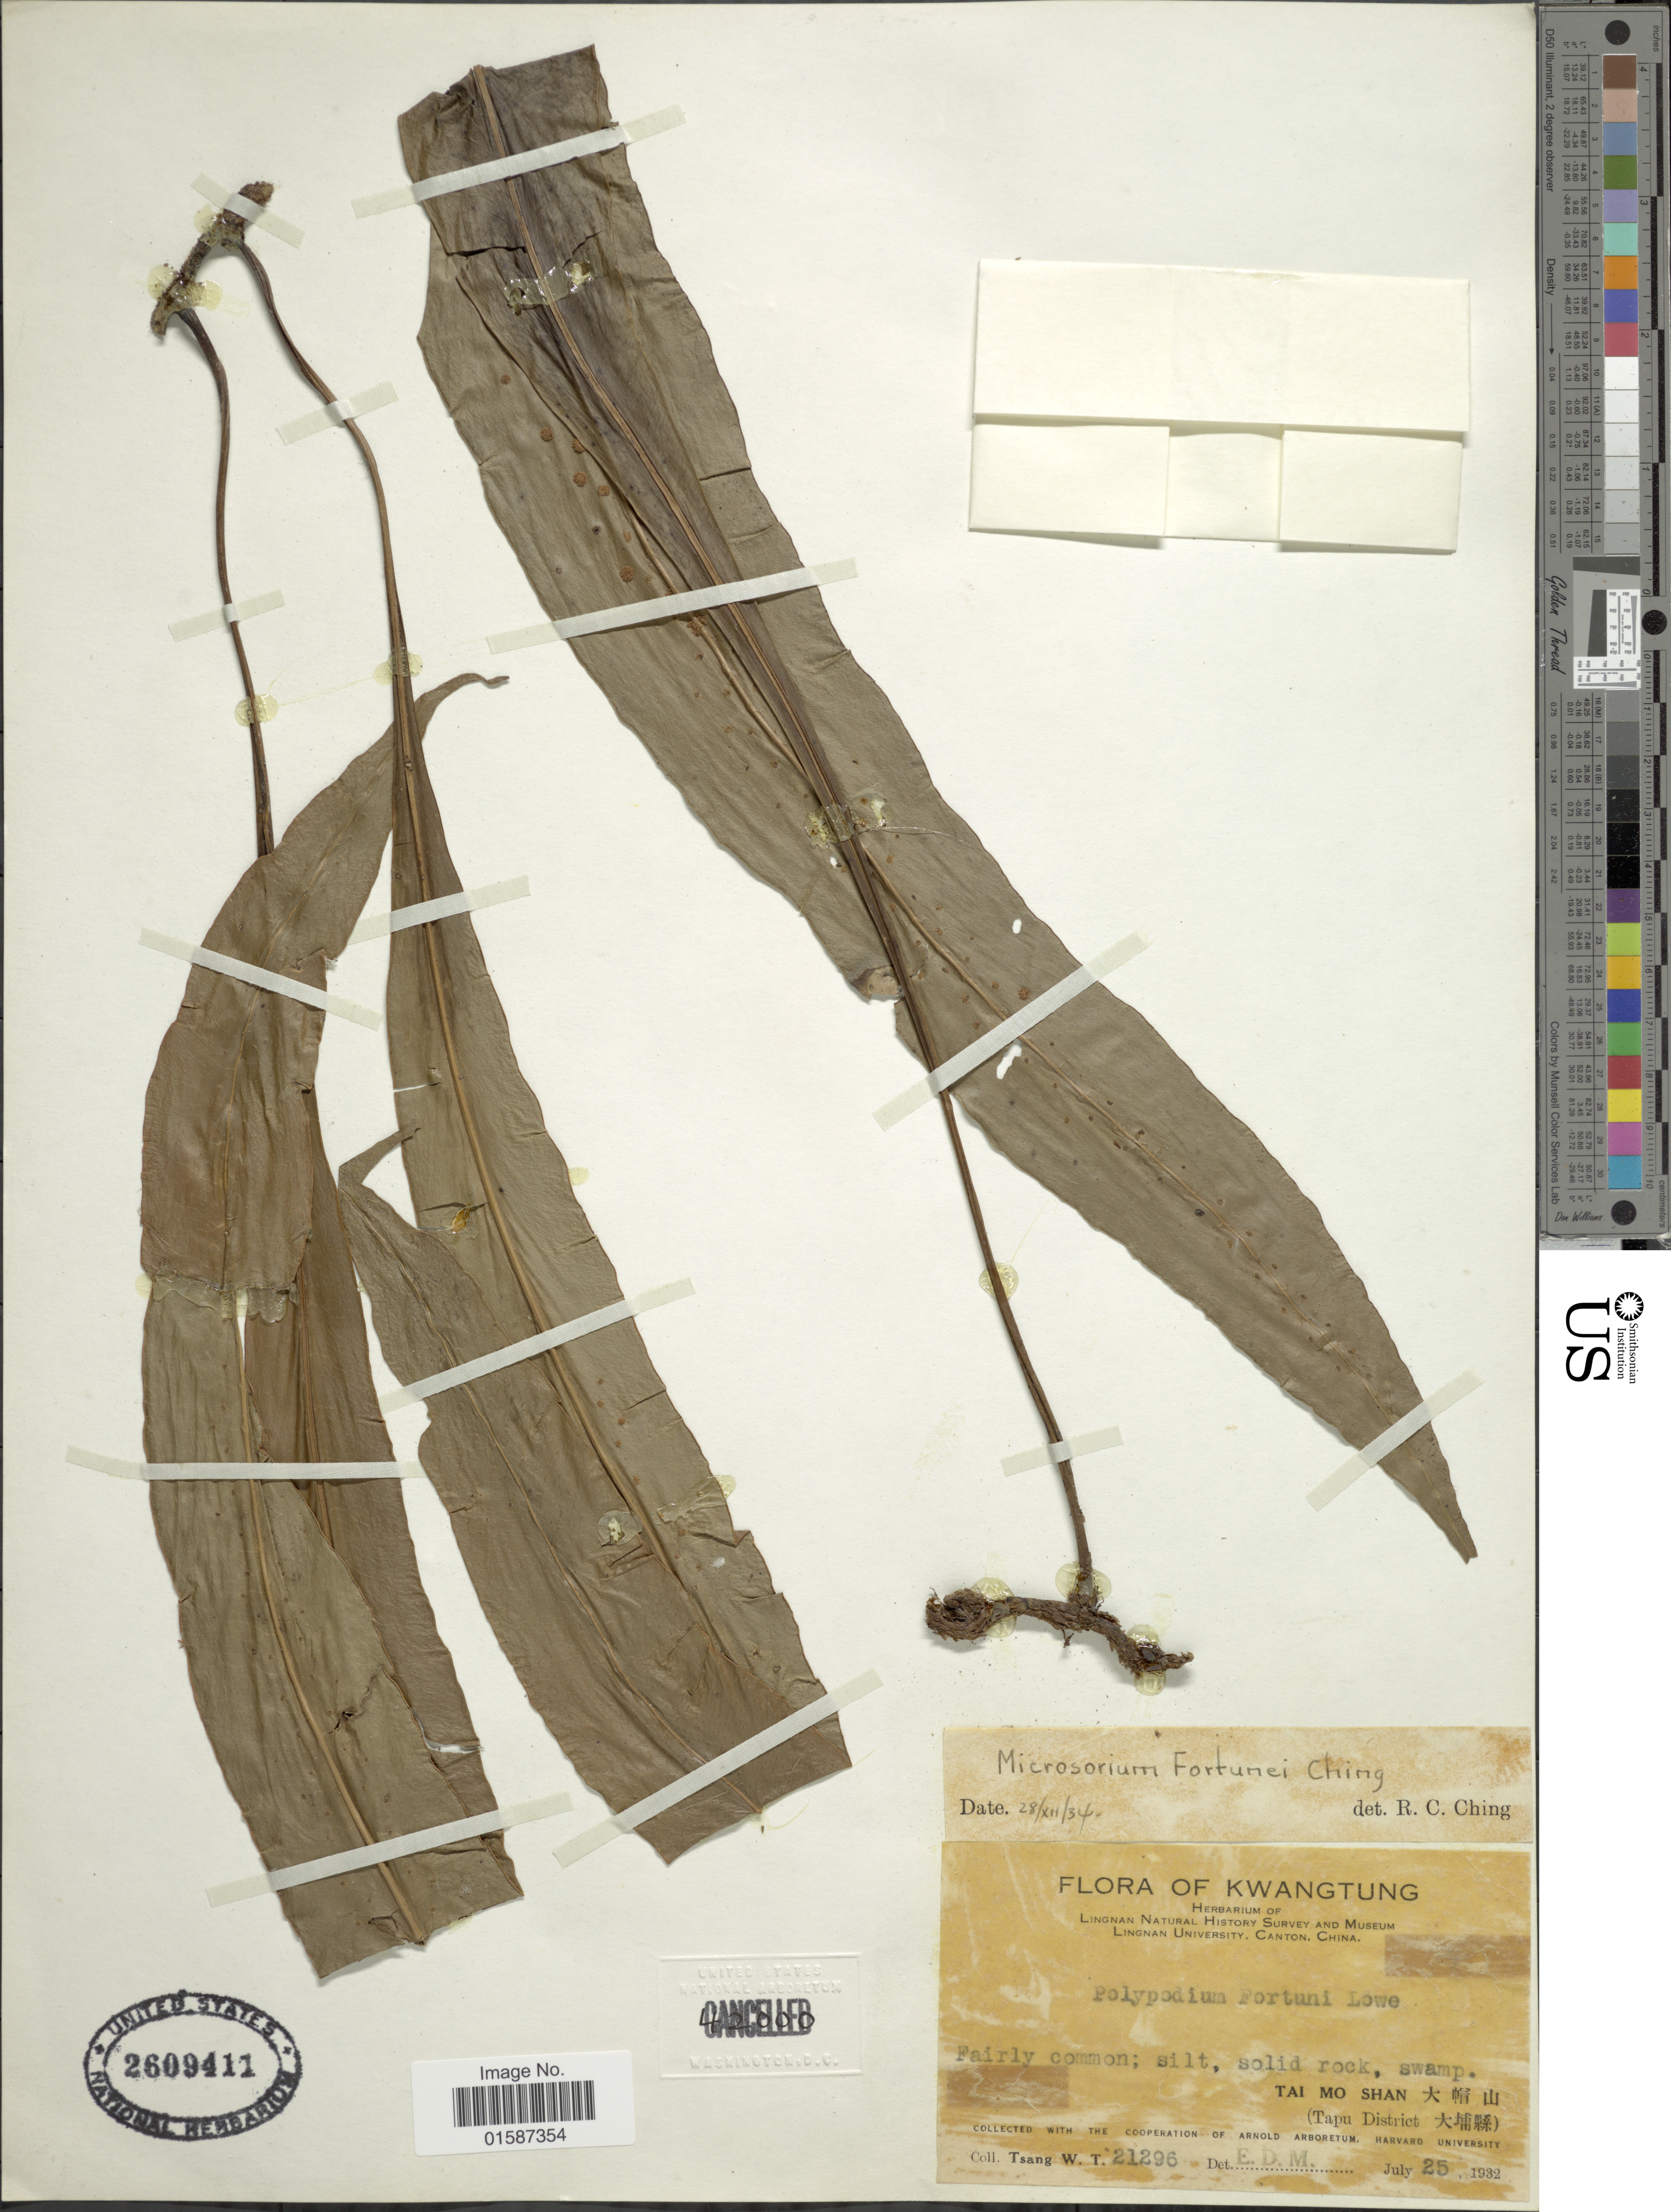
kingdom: Plantae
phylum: Tracheophyta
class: Polypodiopsida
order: Polypodiales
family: Polypodiaceae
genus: Neolepisorus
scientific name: Neolepisorus fortunei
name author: (T. Moore) Li S. Wang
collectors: W. T. Tsang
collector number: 21296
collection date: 1932-07-25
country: China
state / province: Guangdong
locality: Kwangtung, Tai Mo shan (Tapu District)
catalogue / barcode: US 2609411